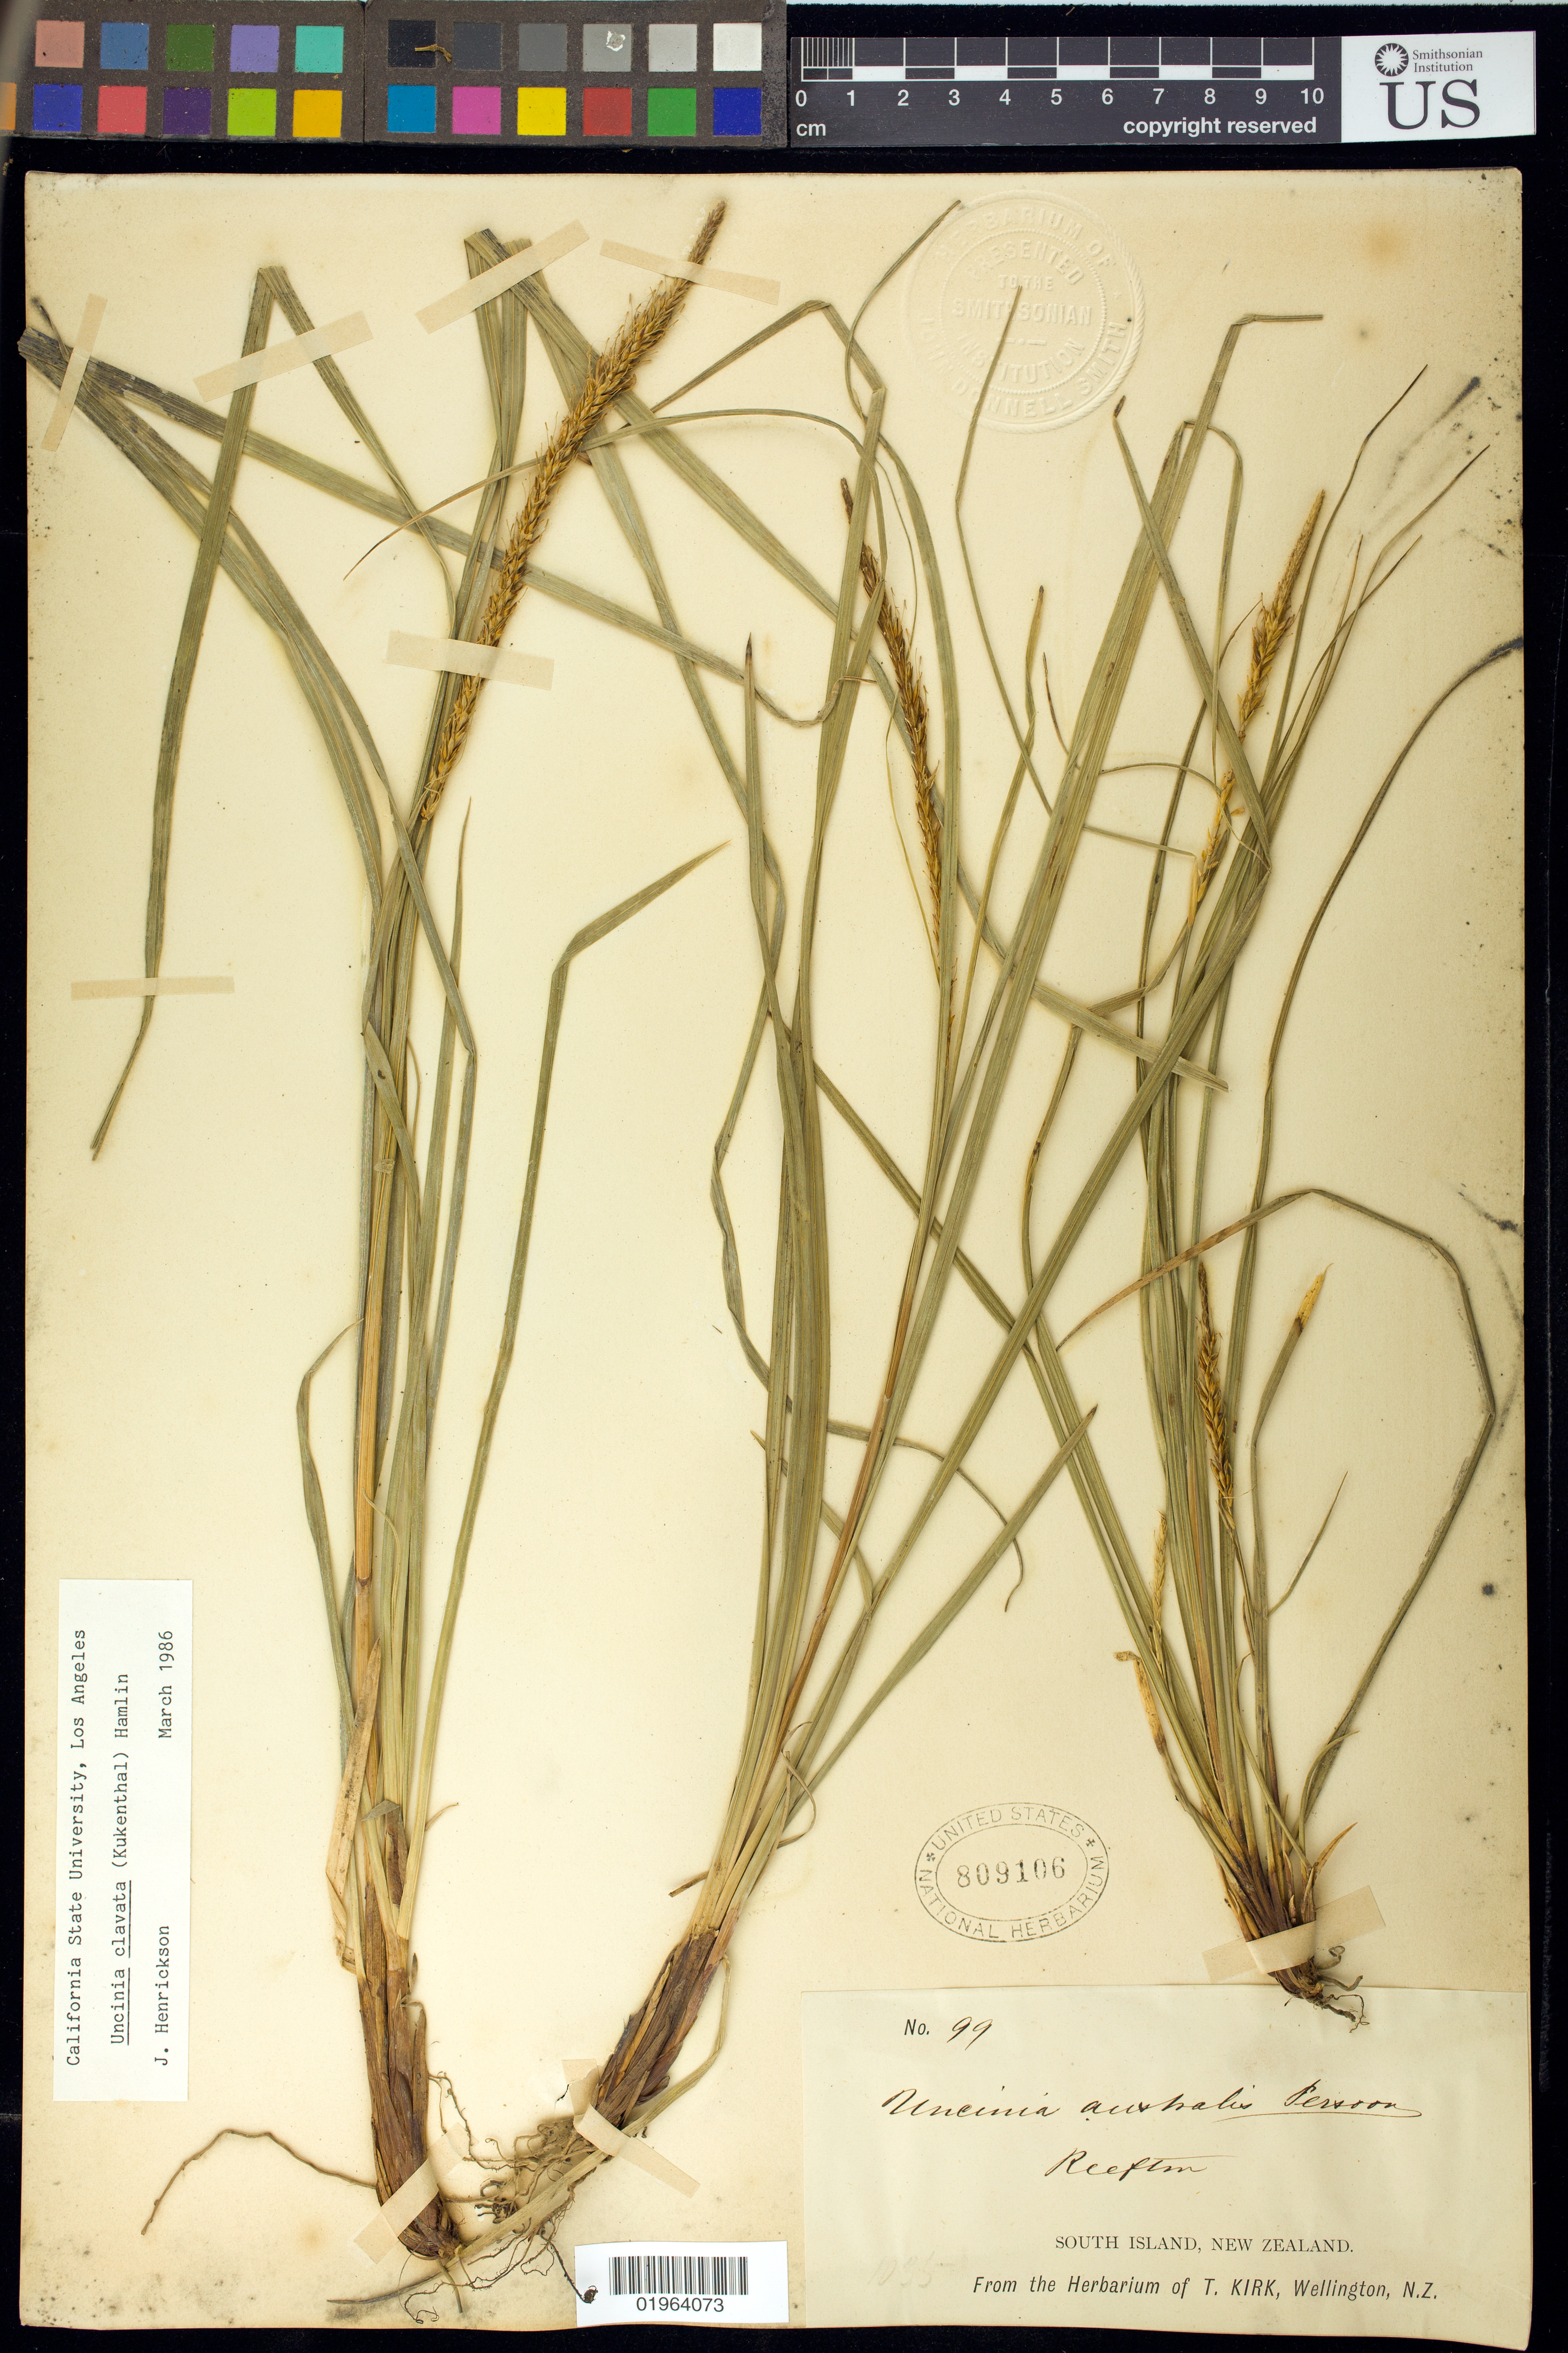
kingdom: Plantae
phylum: Tracheophyta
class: Liliopsida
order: Poales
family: Cyperaceae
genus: Carex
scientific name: Carex corynoidea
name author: K.A. Ford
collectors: ex herb. T. Kirk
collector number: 99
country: New Zealand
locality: South Island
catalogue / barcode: US 809106